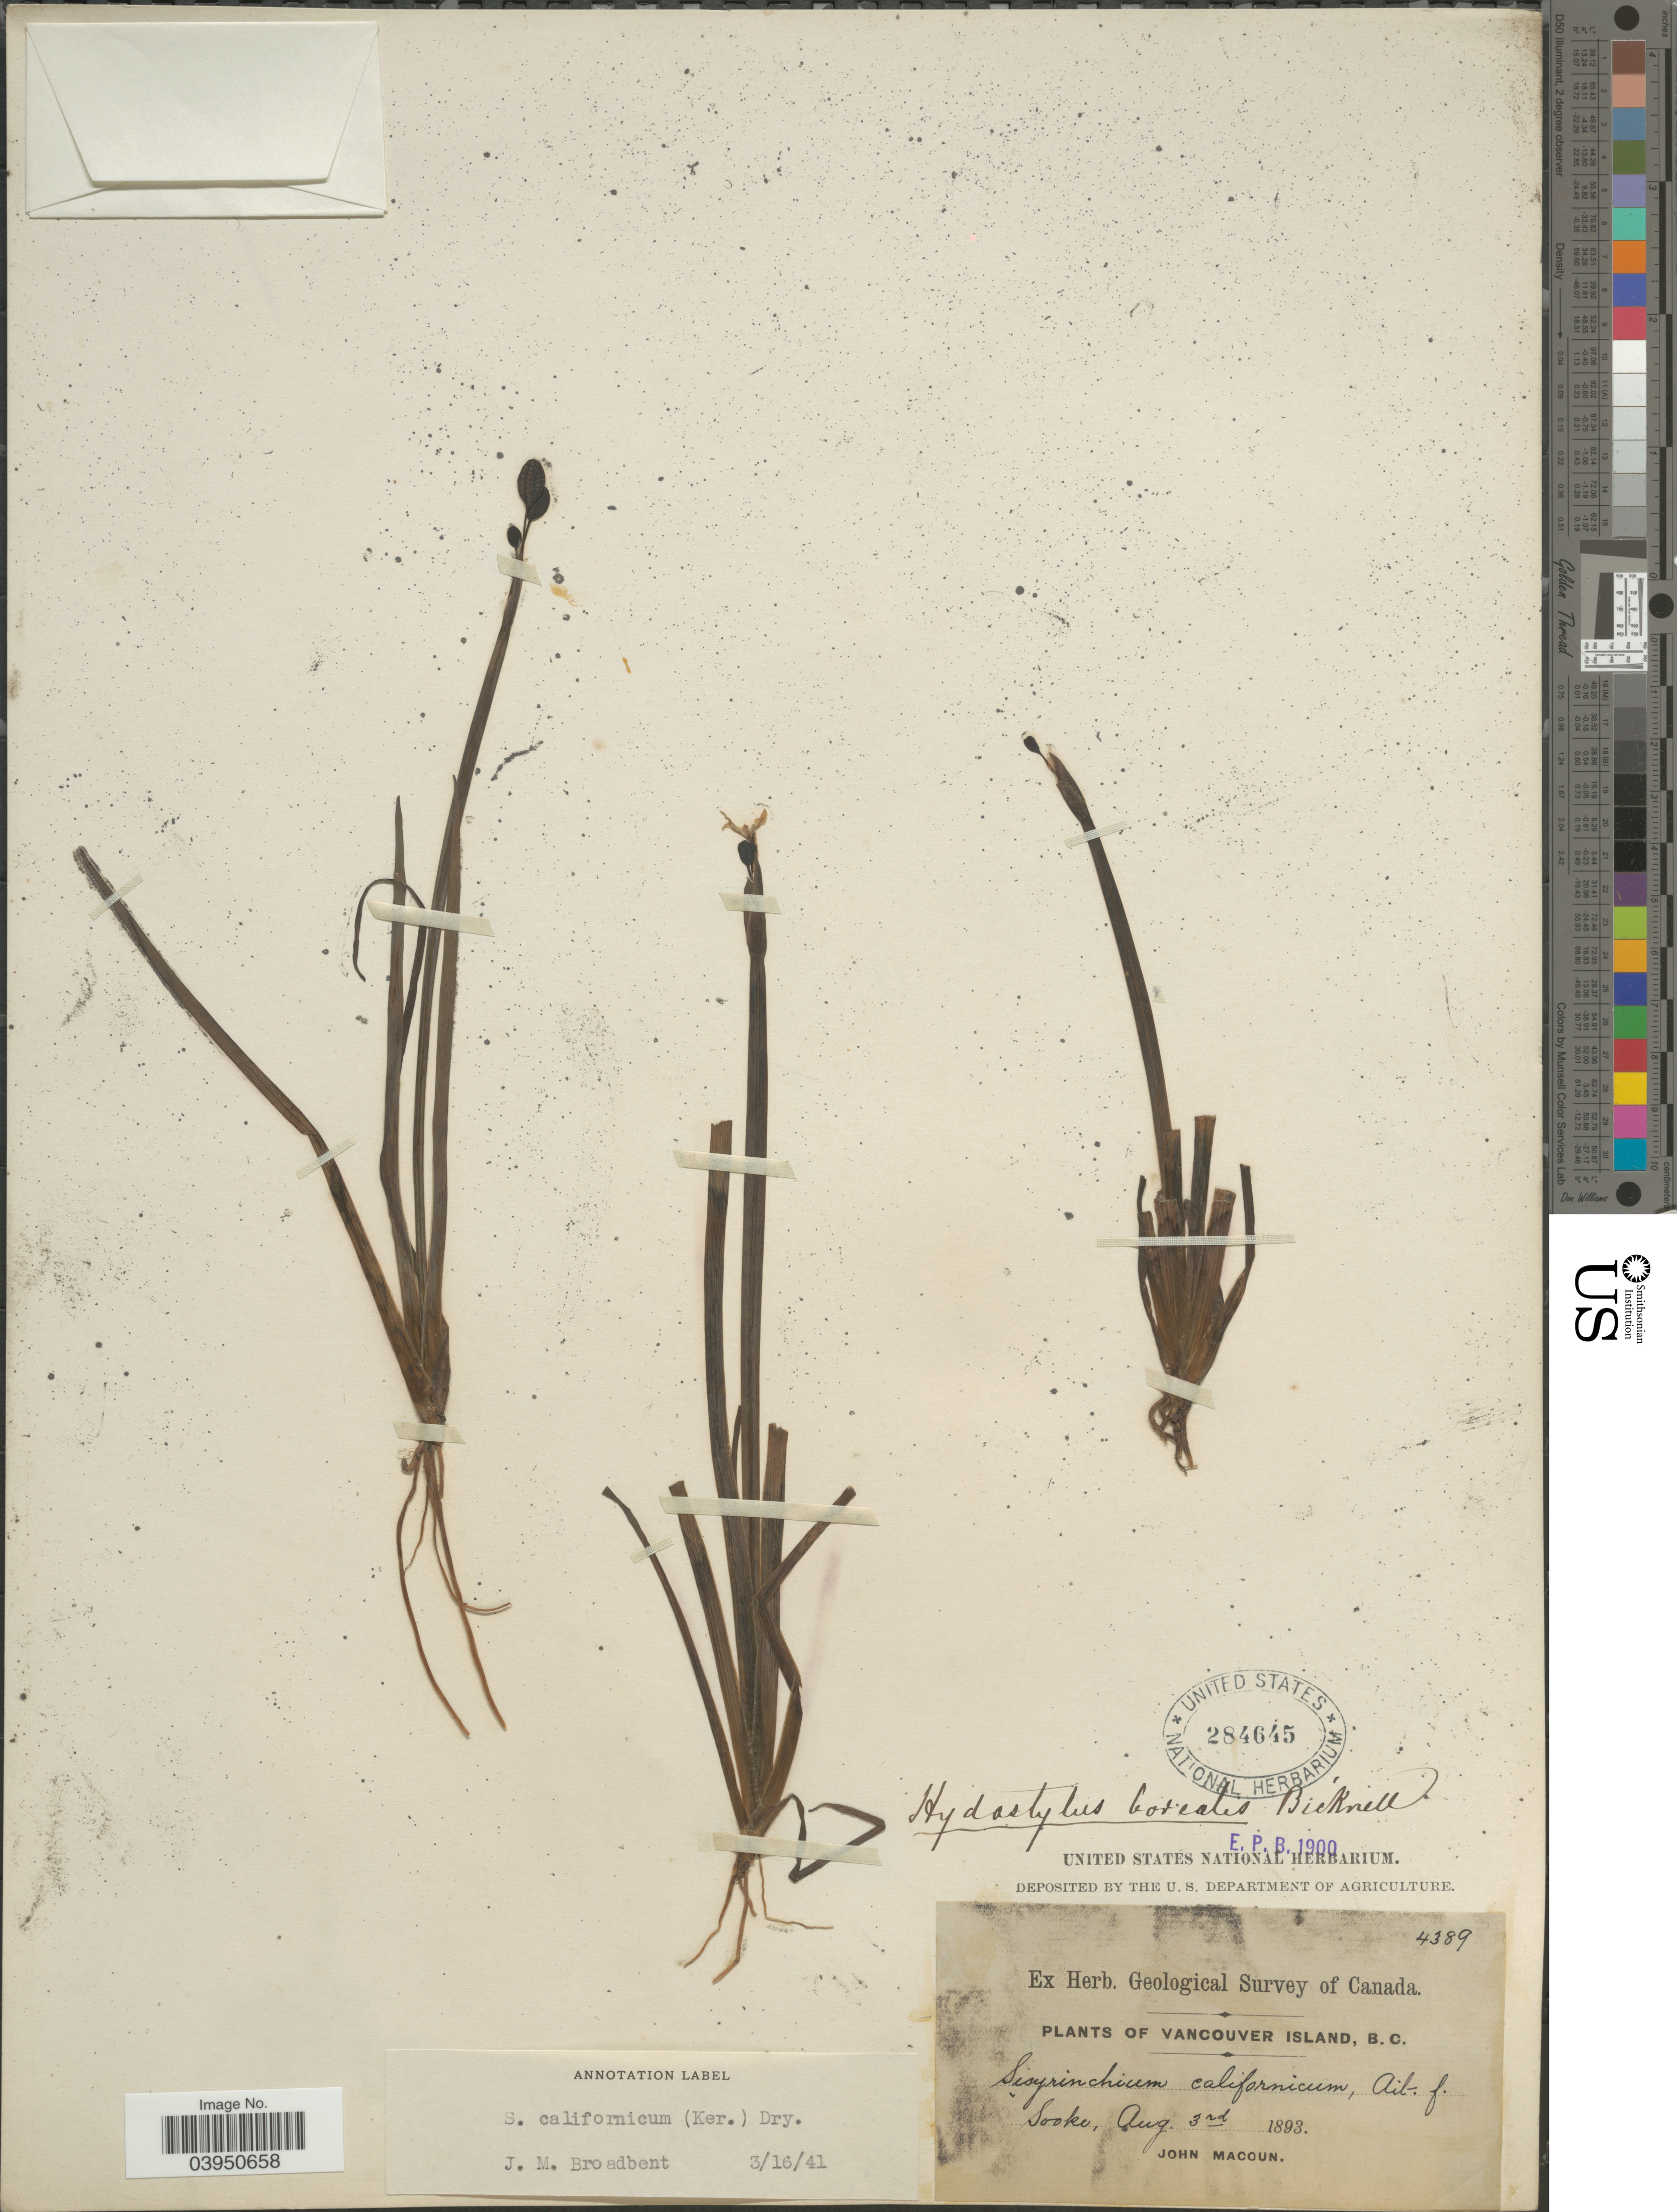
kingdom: Plantae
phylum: Tracheophyta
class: Liliopsida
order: Asparagales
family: Iridaceae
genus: Sisyrinchium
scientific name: Sisyrinchium californicum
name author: (Ker Gawl.) Dryand.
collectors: J. Macoun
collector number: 4389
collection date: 1893-08-03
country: Canada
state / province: British Columbia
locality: Vancouver Island. Sooke.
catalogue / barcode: US 284645